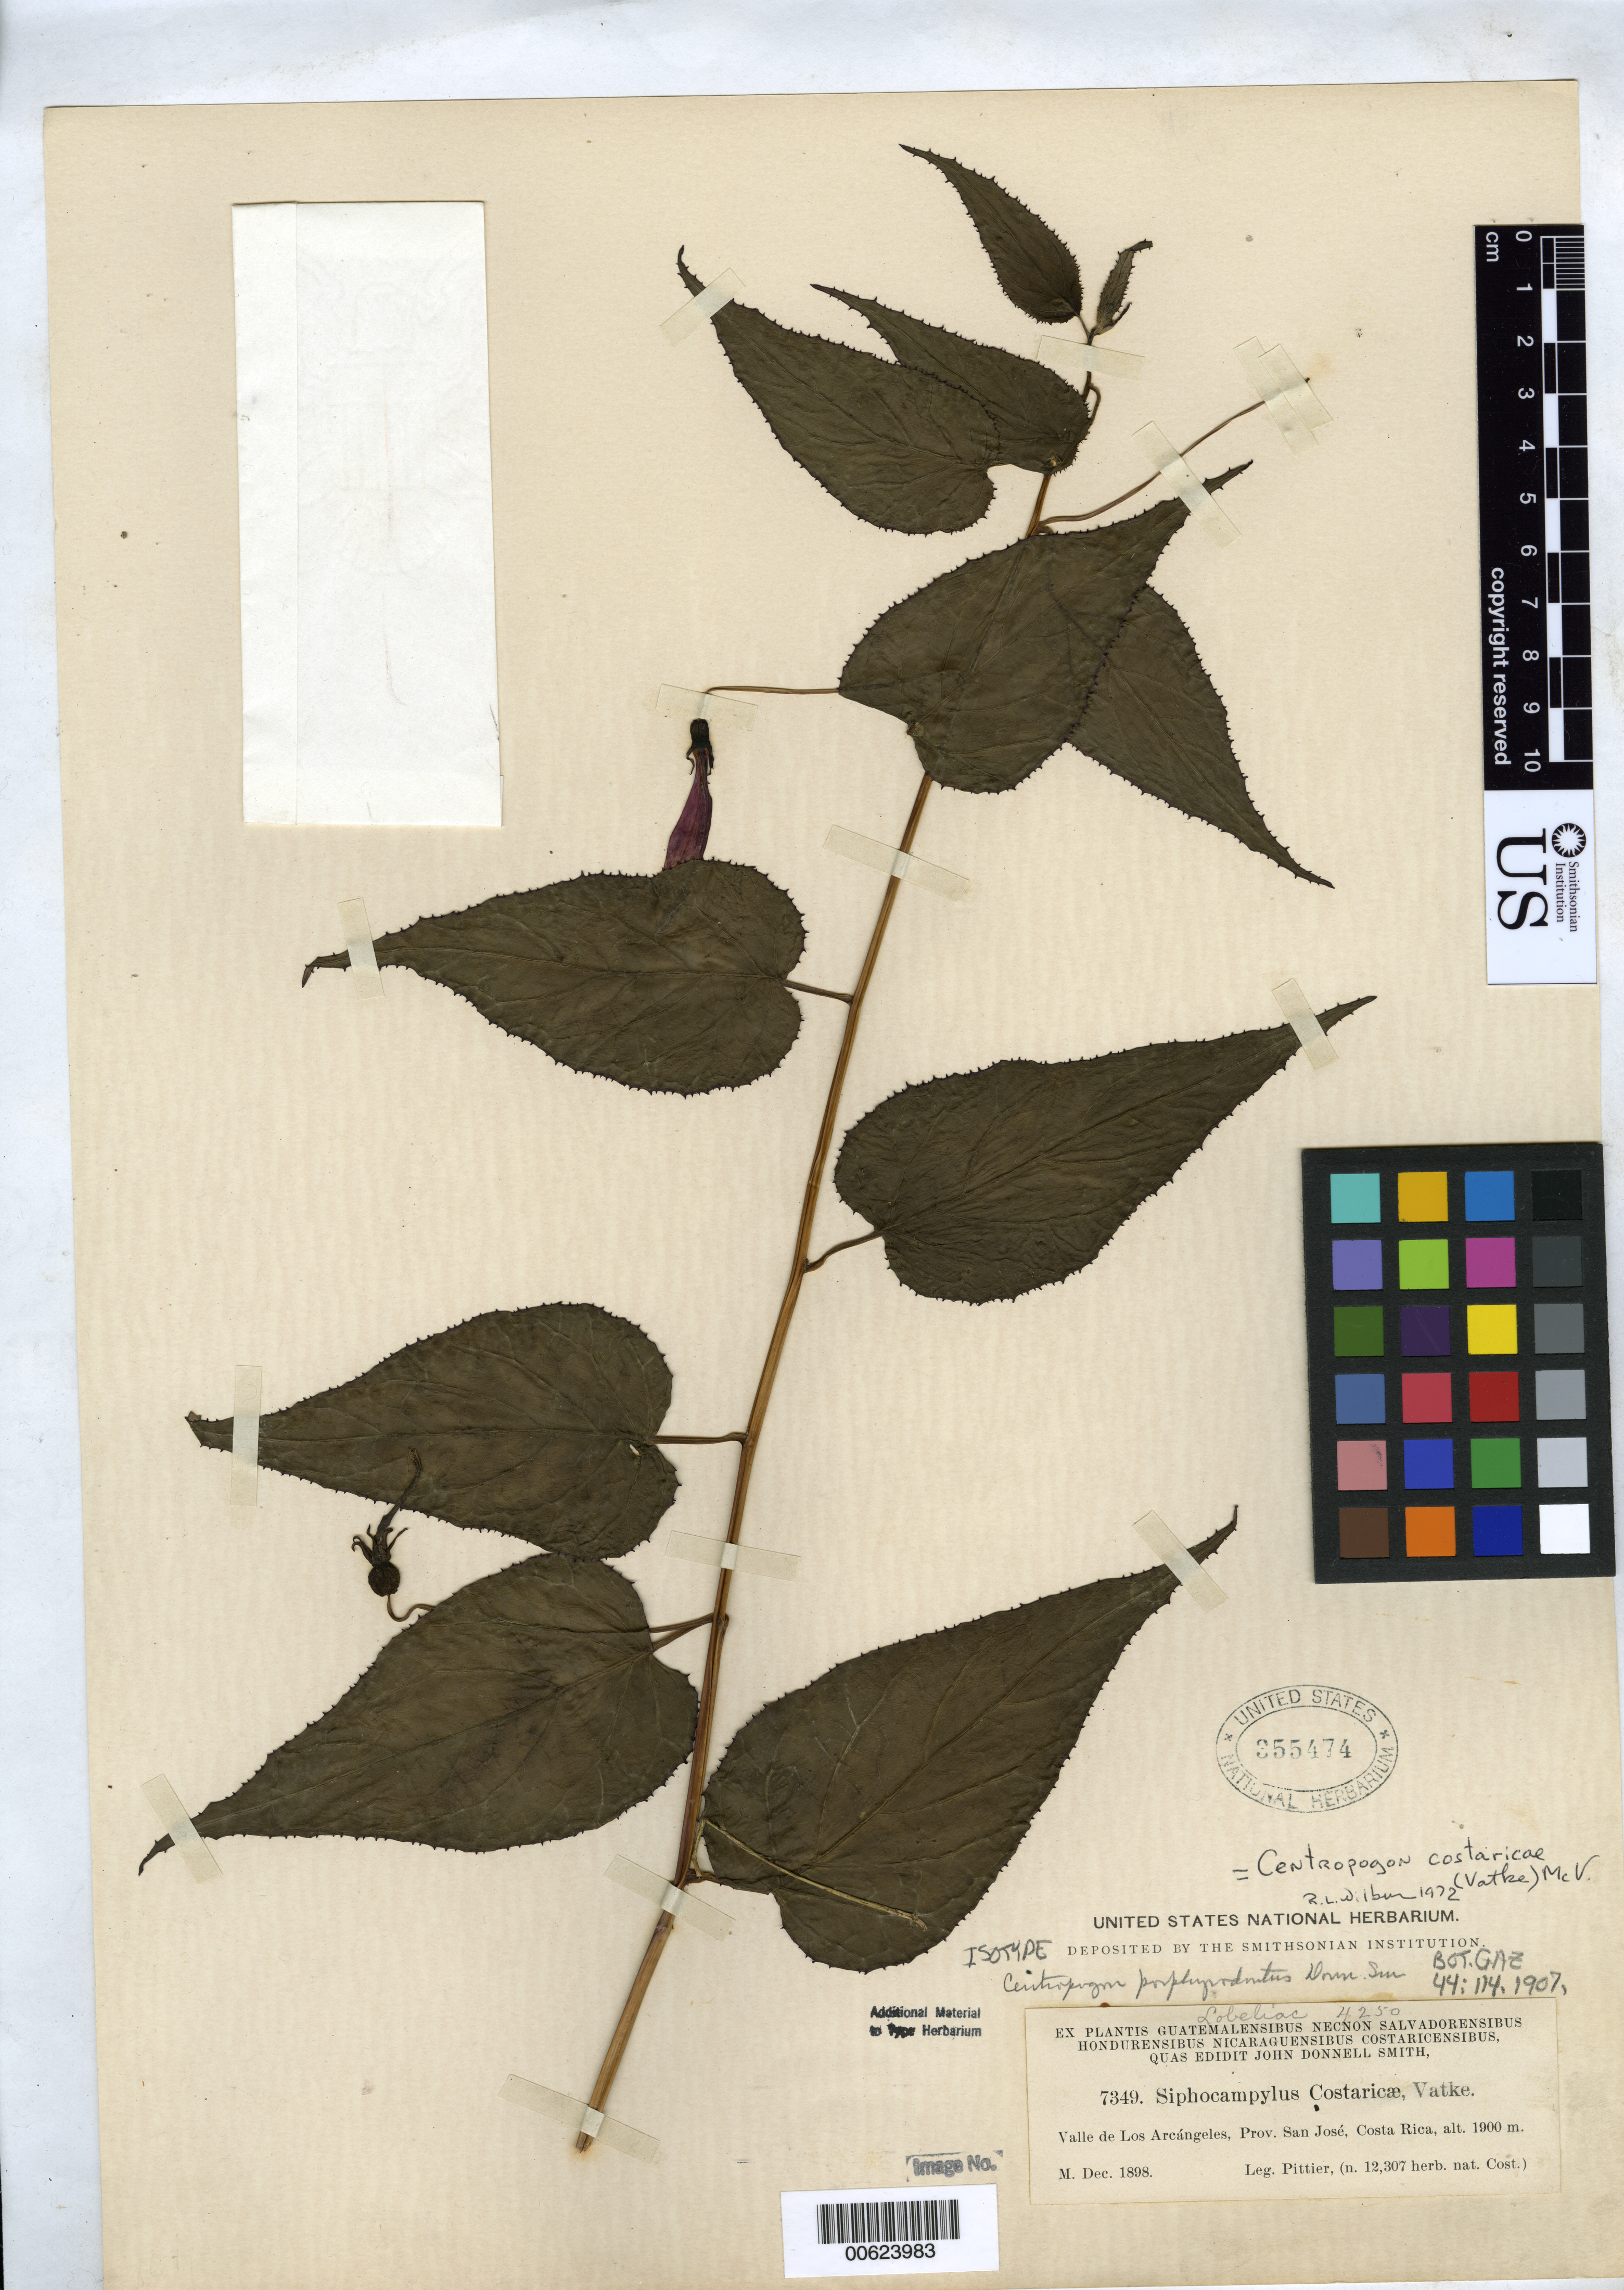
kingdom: Plantae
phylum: Tracheophyta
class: Magnoliopsida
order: Asterales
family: Campanulaceae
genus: Centropogon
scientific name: Centropogon porphyrodontus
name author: Donn. Sm.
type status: Isotype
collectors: H. F. Pittier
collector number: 12307 (JDS 7349)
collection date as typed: Dec 1898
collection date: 1898-12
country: Costa Rica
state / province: San José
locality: Valle de Los Arcangeles.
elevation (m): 1900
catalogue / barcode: US 355474